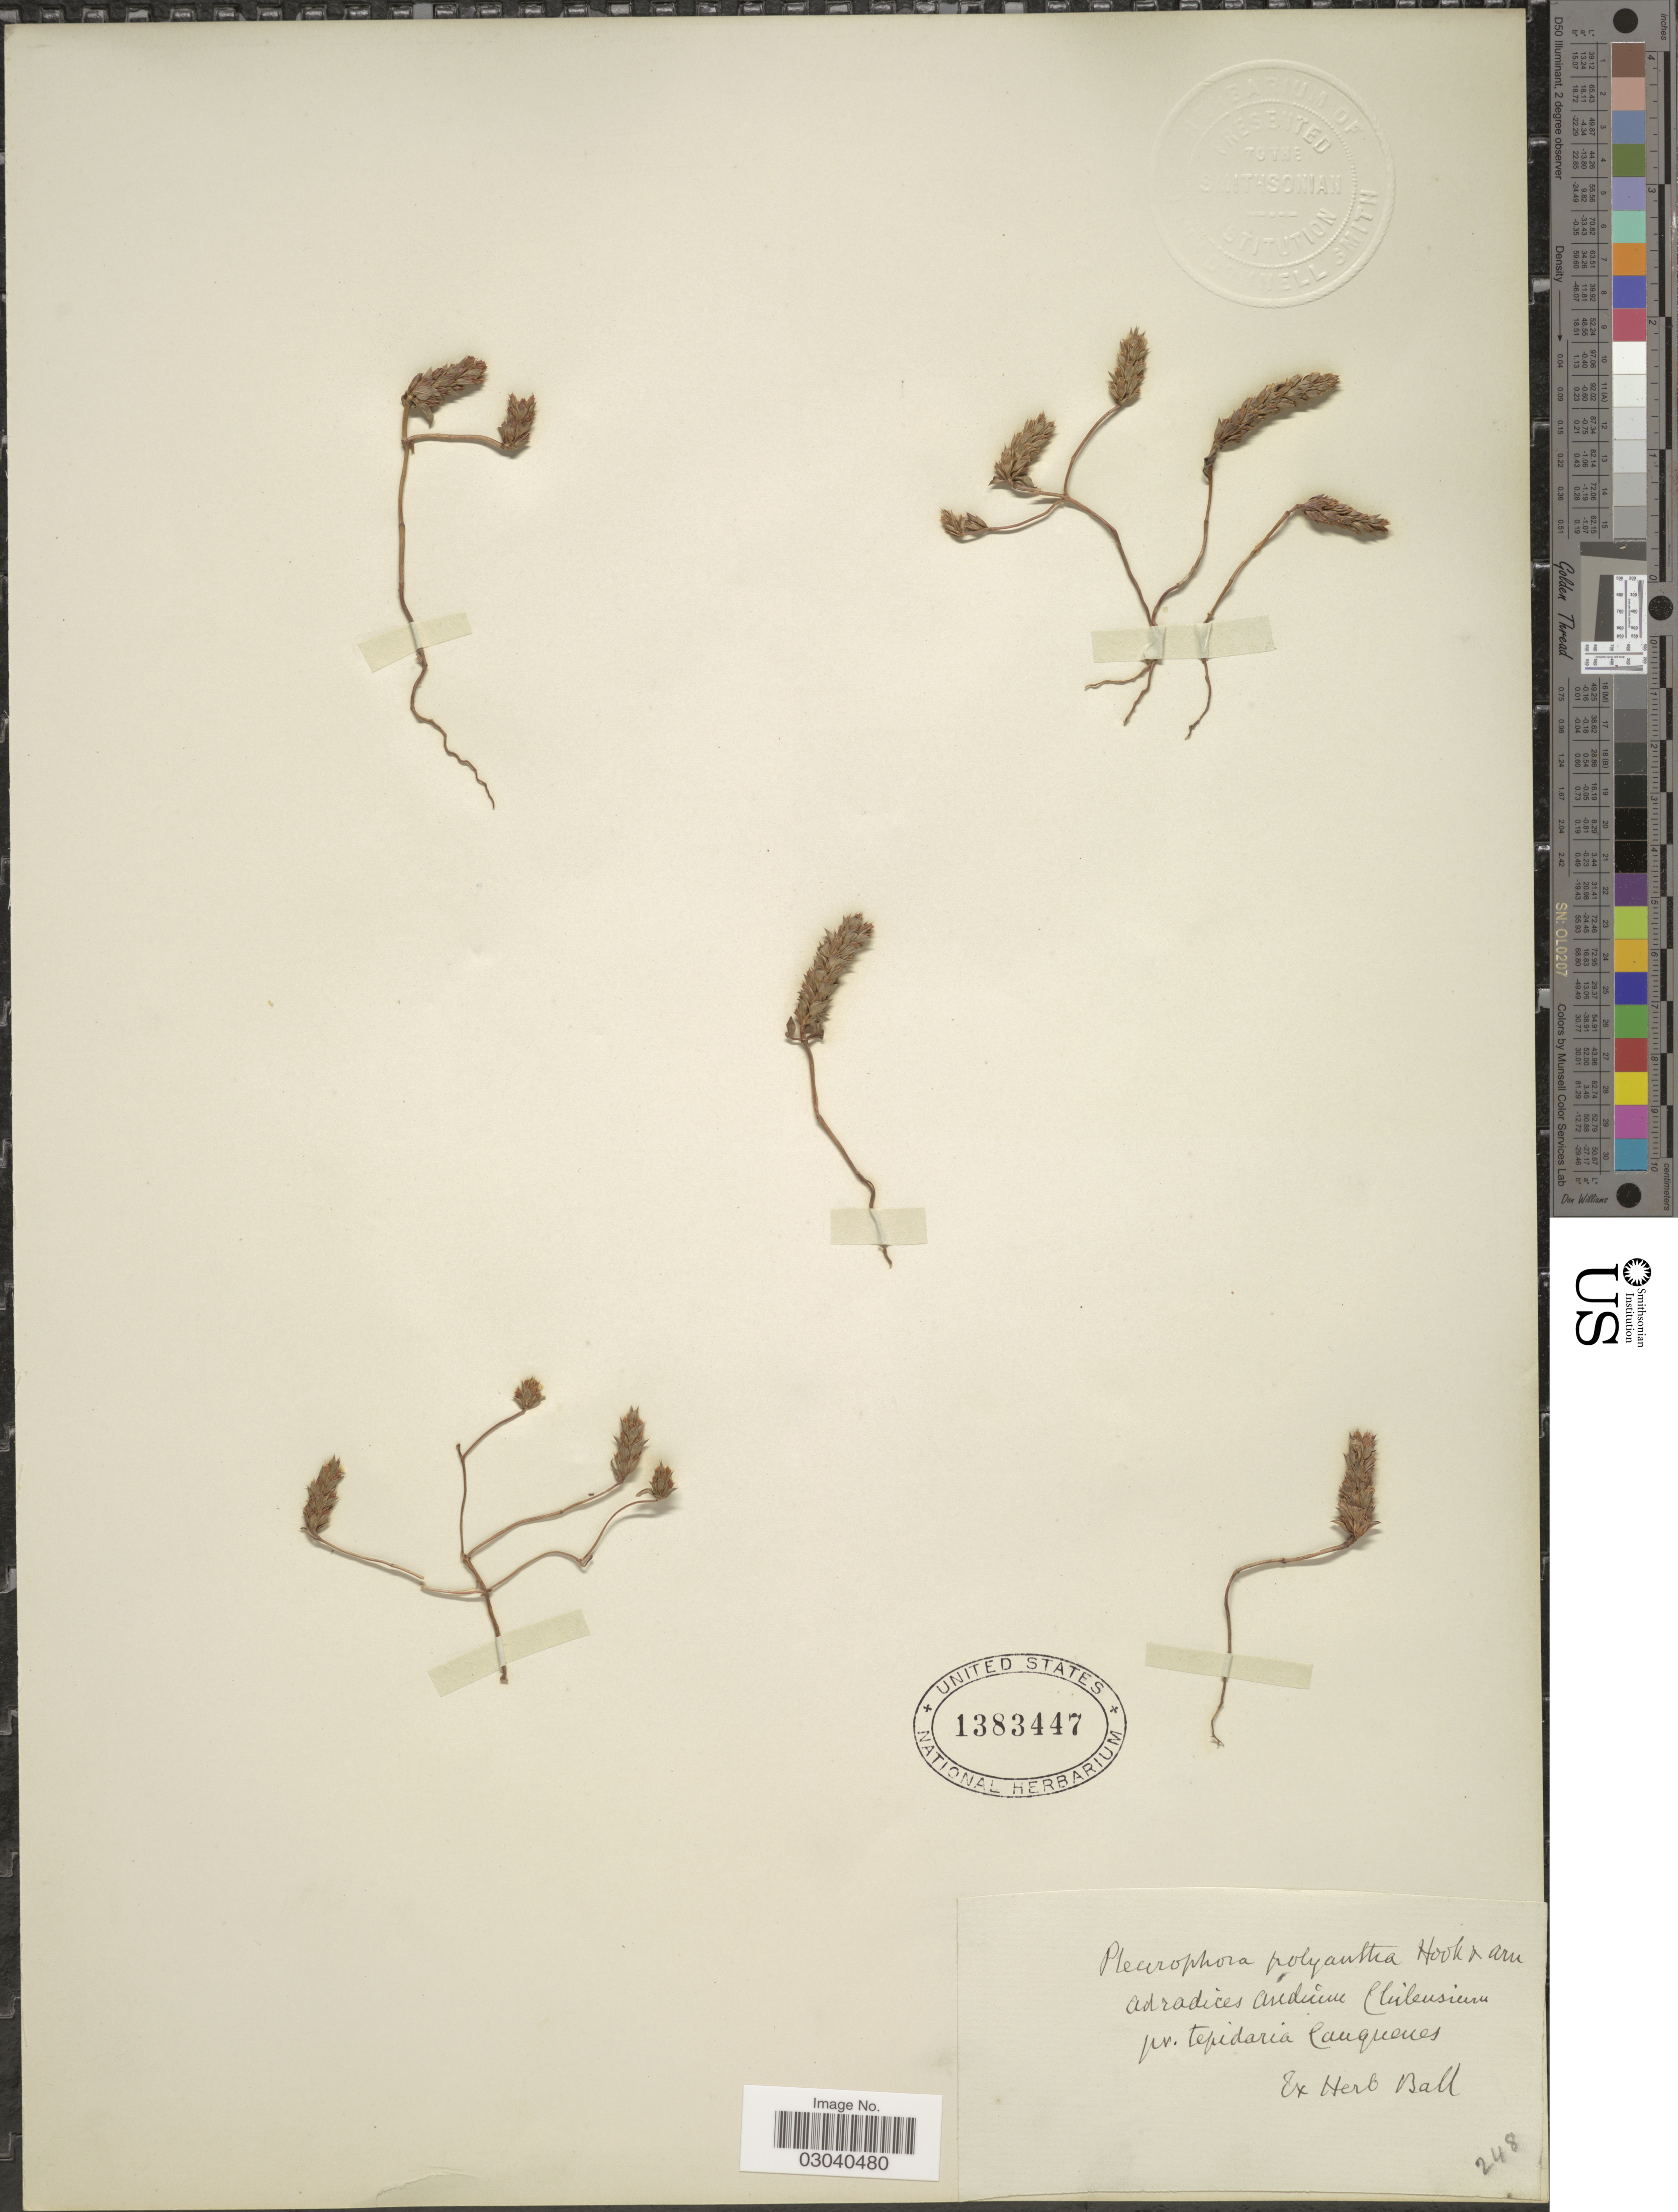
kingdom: Plantae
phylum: Tracheophyta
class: Magnoliopsida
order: Myrtales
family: Lythraceae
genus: Pleurophora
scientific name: Pleurophora polyandra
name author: Hook. & Arn.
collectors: ex herb. Ball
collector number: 248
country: Chile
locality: Ad radices Andium Chilensium pr. Tepidaria Cauquenes.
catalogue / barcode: US 1383447